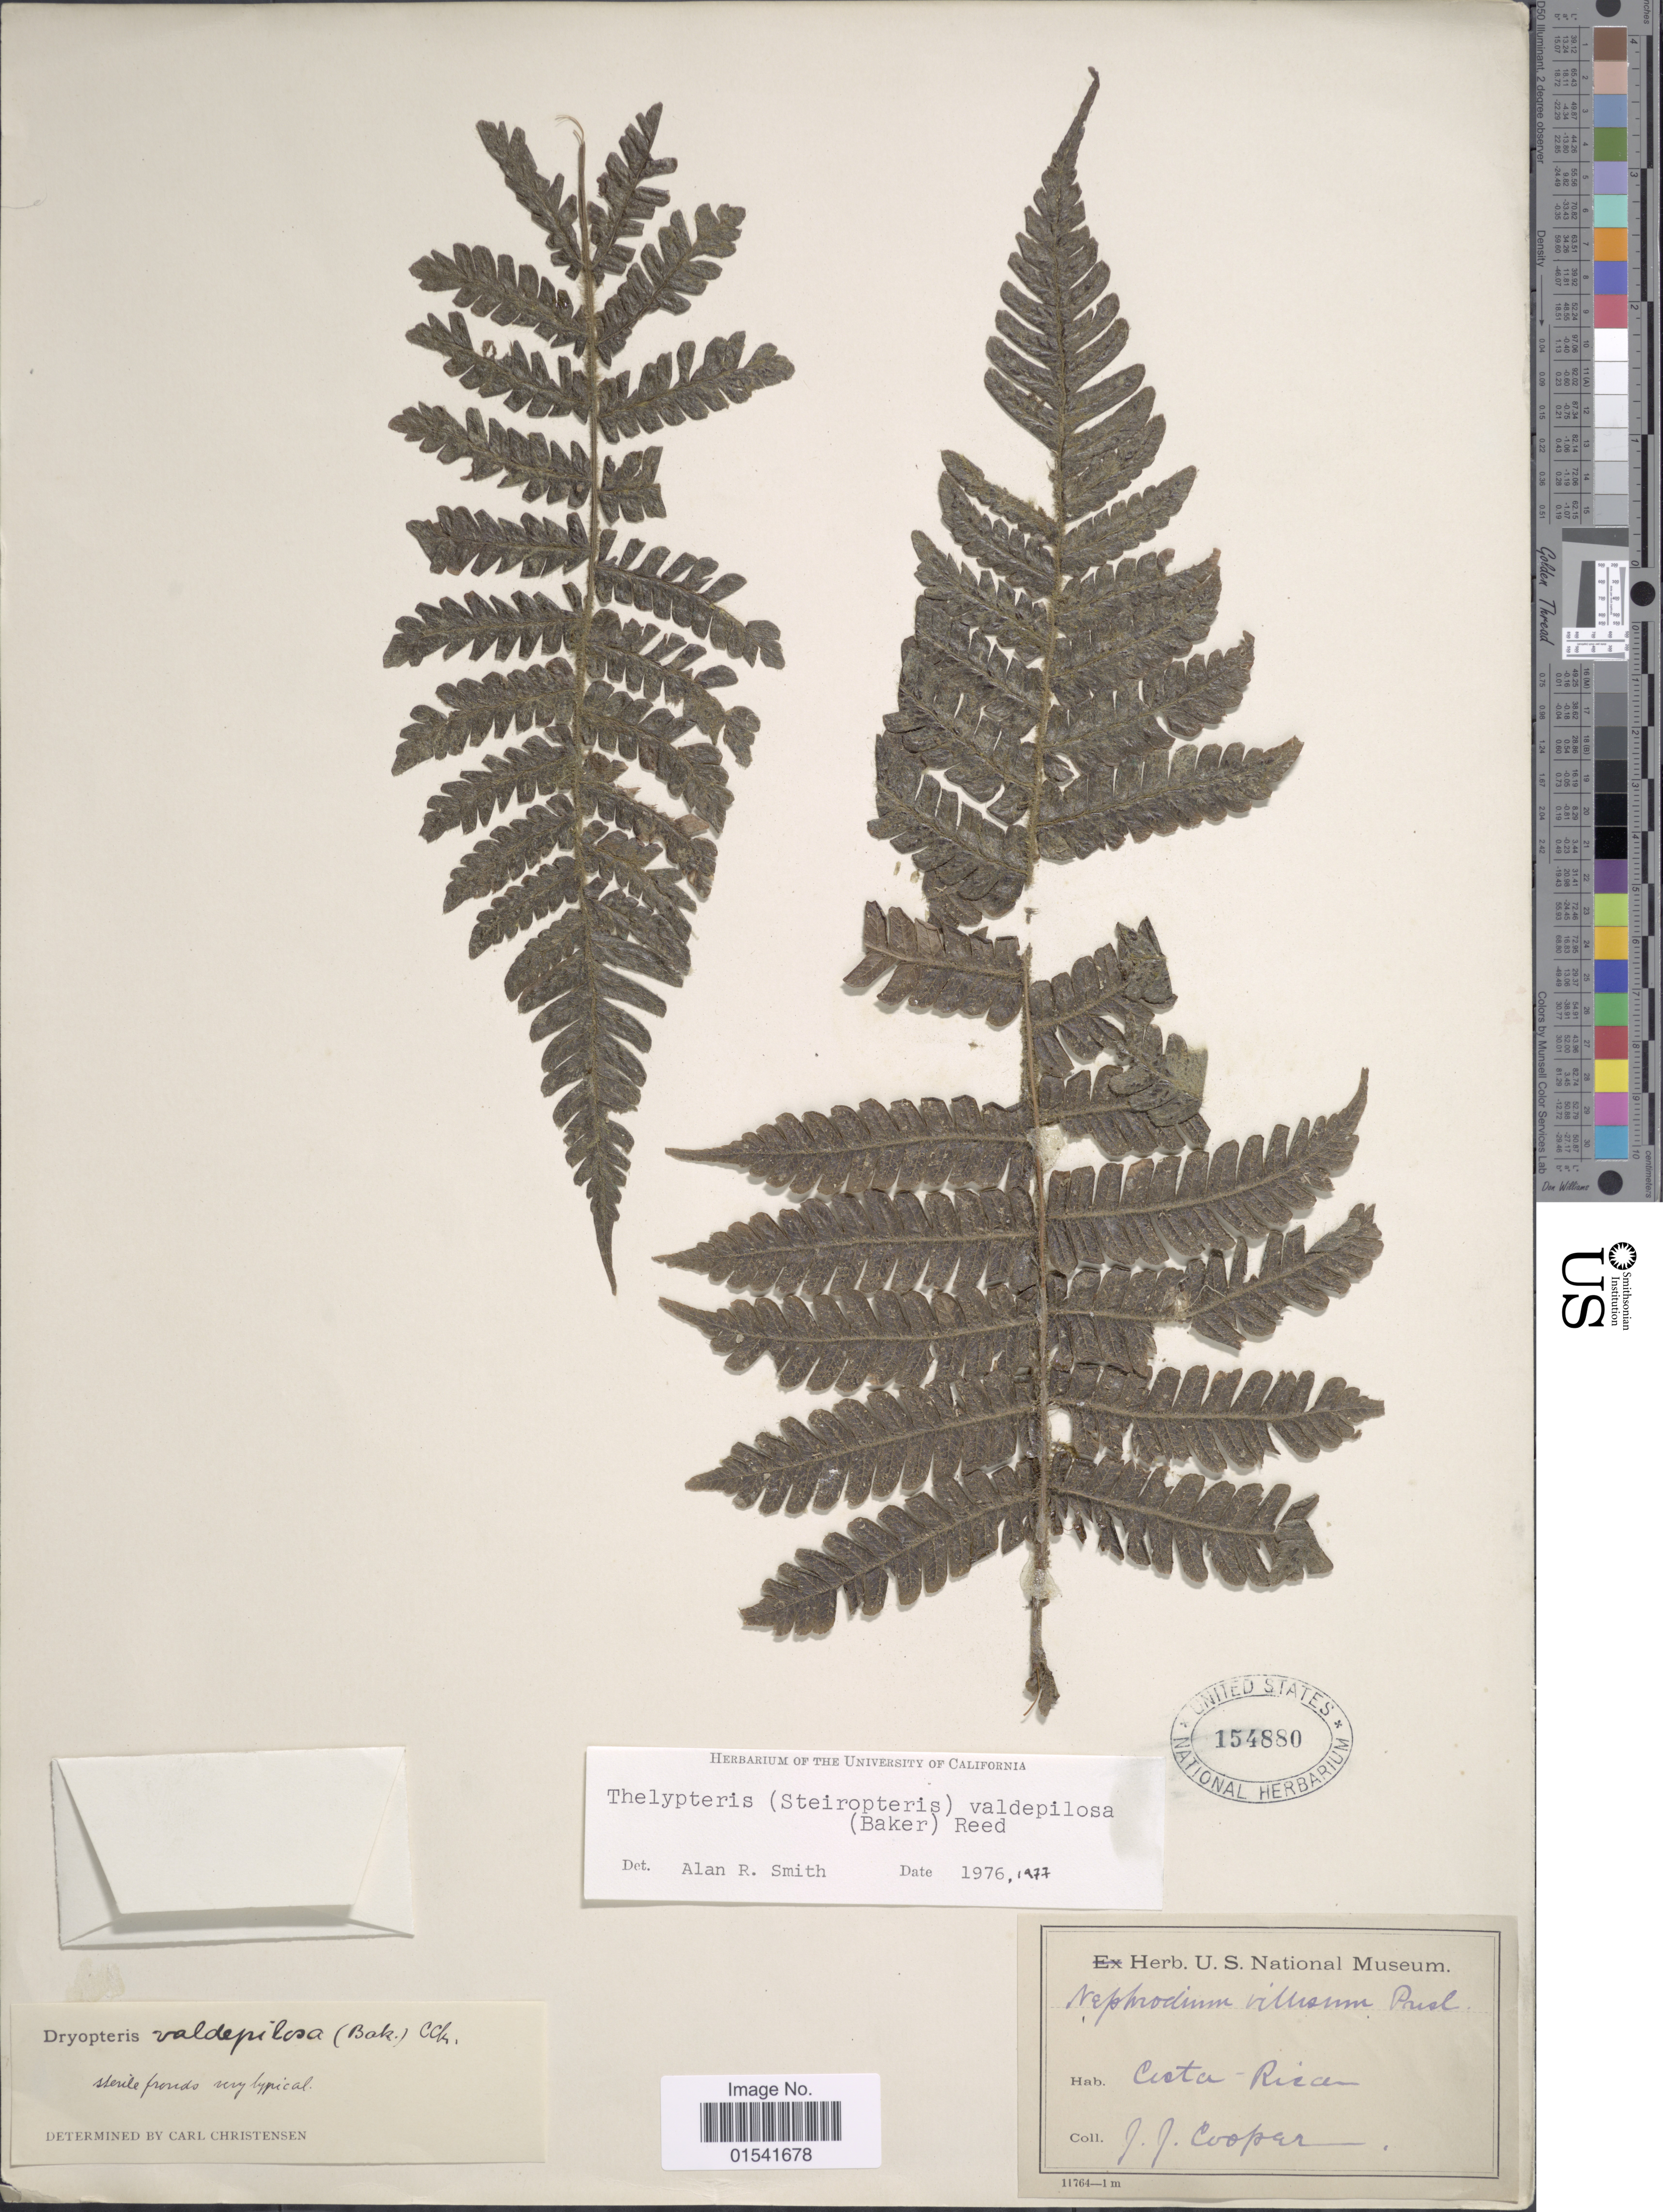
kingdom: Plantae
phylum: Tracheophyta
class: Polypodiopsida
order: Polypodiales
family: Thelypteridaceae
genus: Steiropteris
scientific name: Steiropteris valdepilosa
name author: (Baker) Pic. Serm.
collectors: J. J. Cooper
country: Costa Rica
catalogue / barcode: US 154880